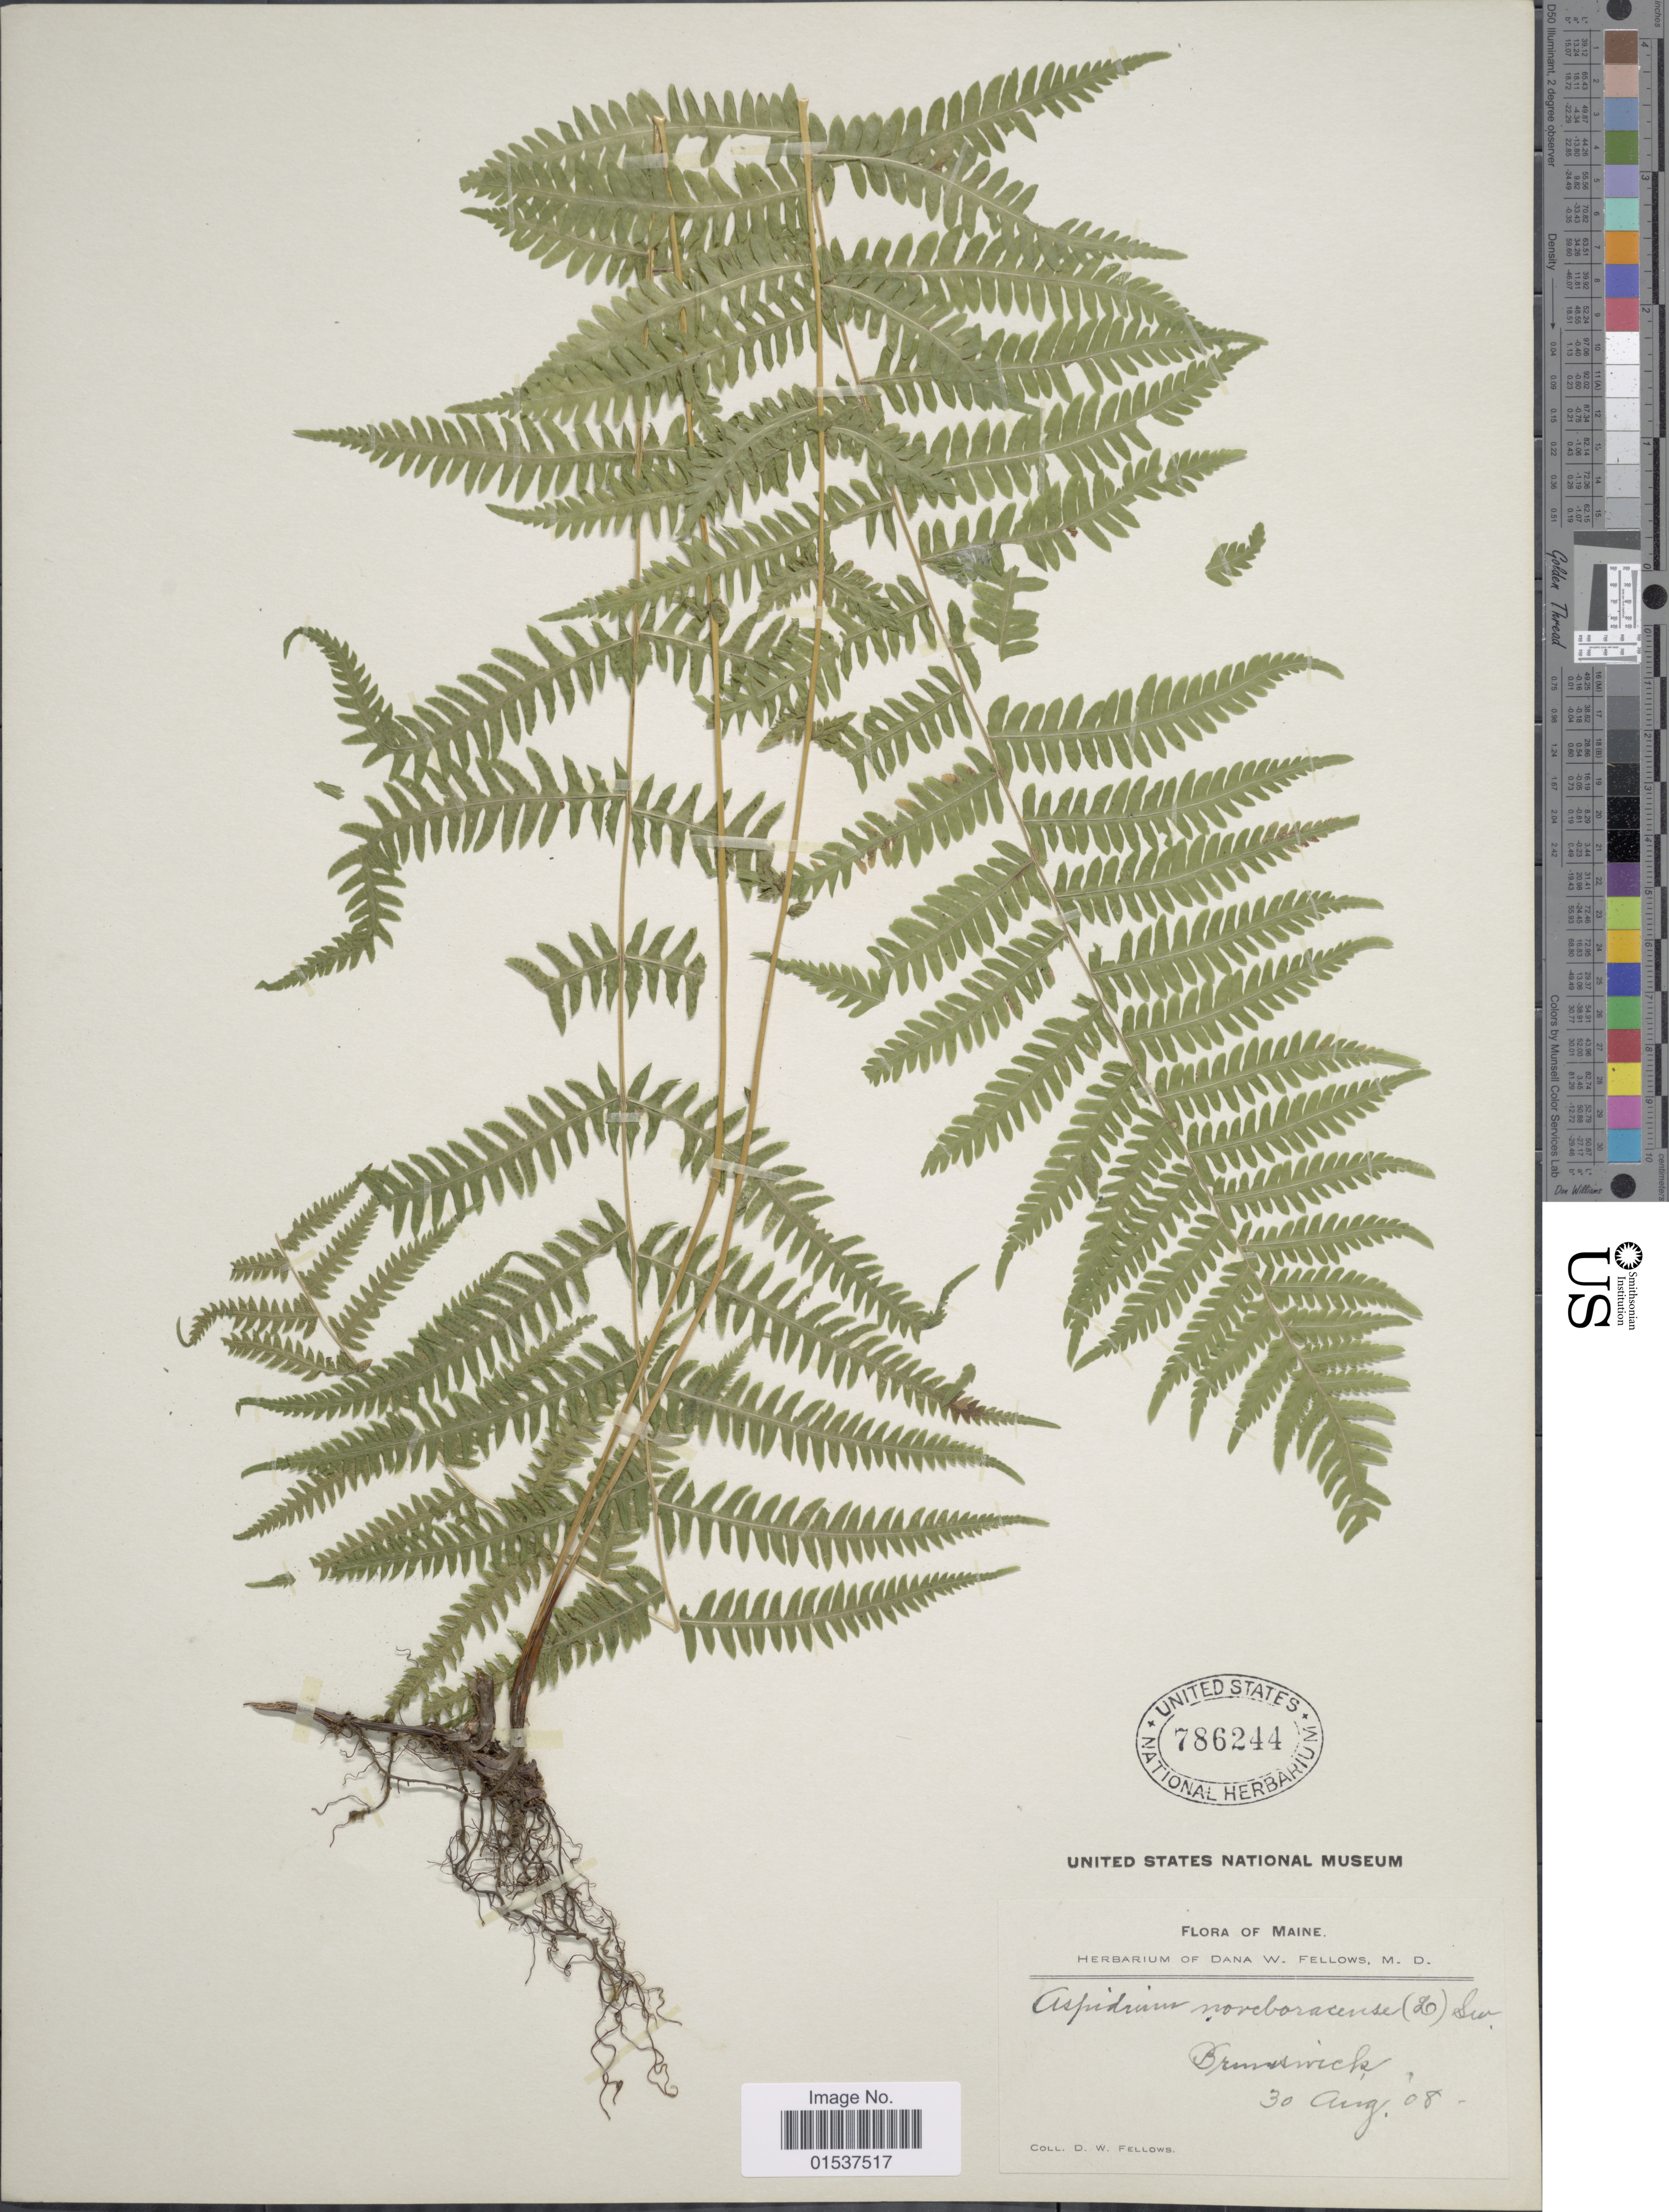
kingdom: Plantae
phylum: Tracheophyta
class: Polypodiopsida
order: Polypodiales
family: Thelypteridaceae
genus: Parathelypteris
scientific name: Parathelypteris noveboracensis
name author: (L.) Ching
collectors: D. W. Fellows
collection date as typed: Transcribed d/m/y: 30/8/8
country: United States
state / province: Maine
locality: Brunswick.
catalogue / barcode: US 786244